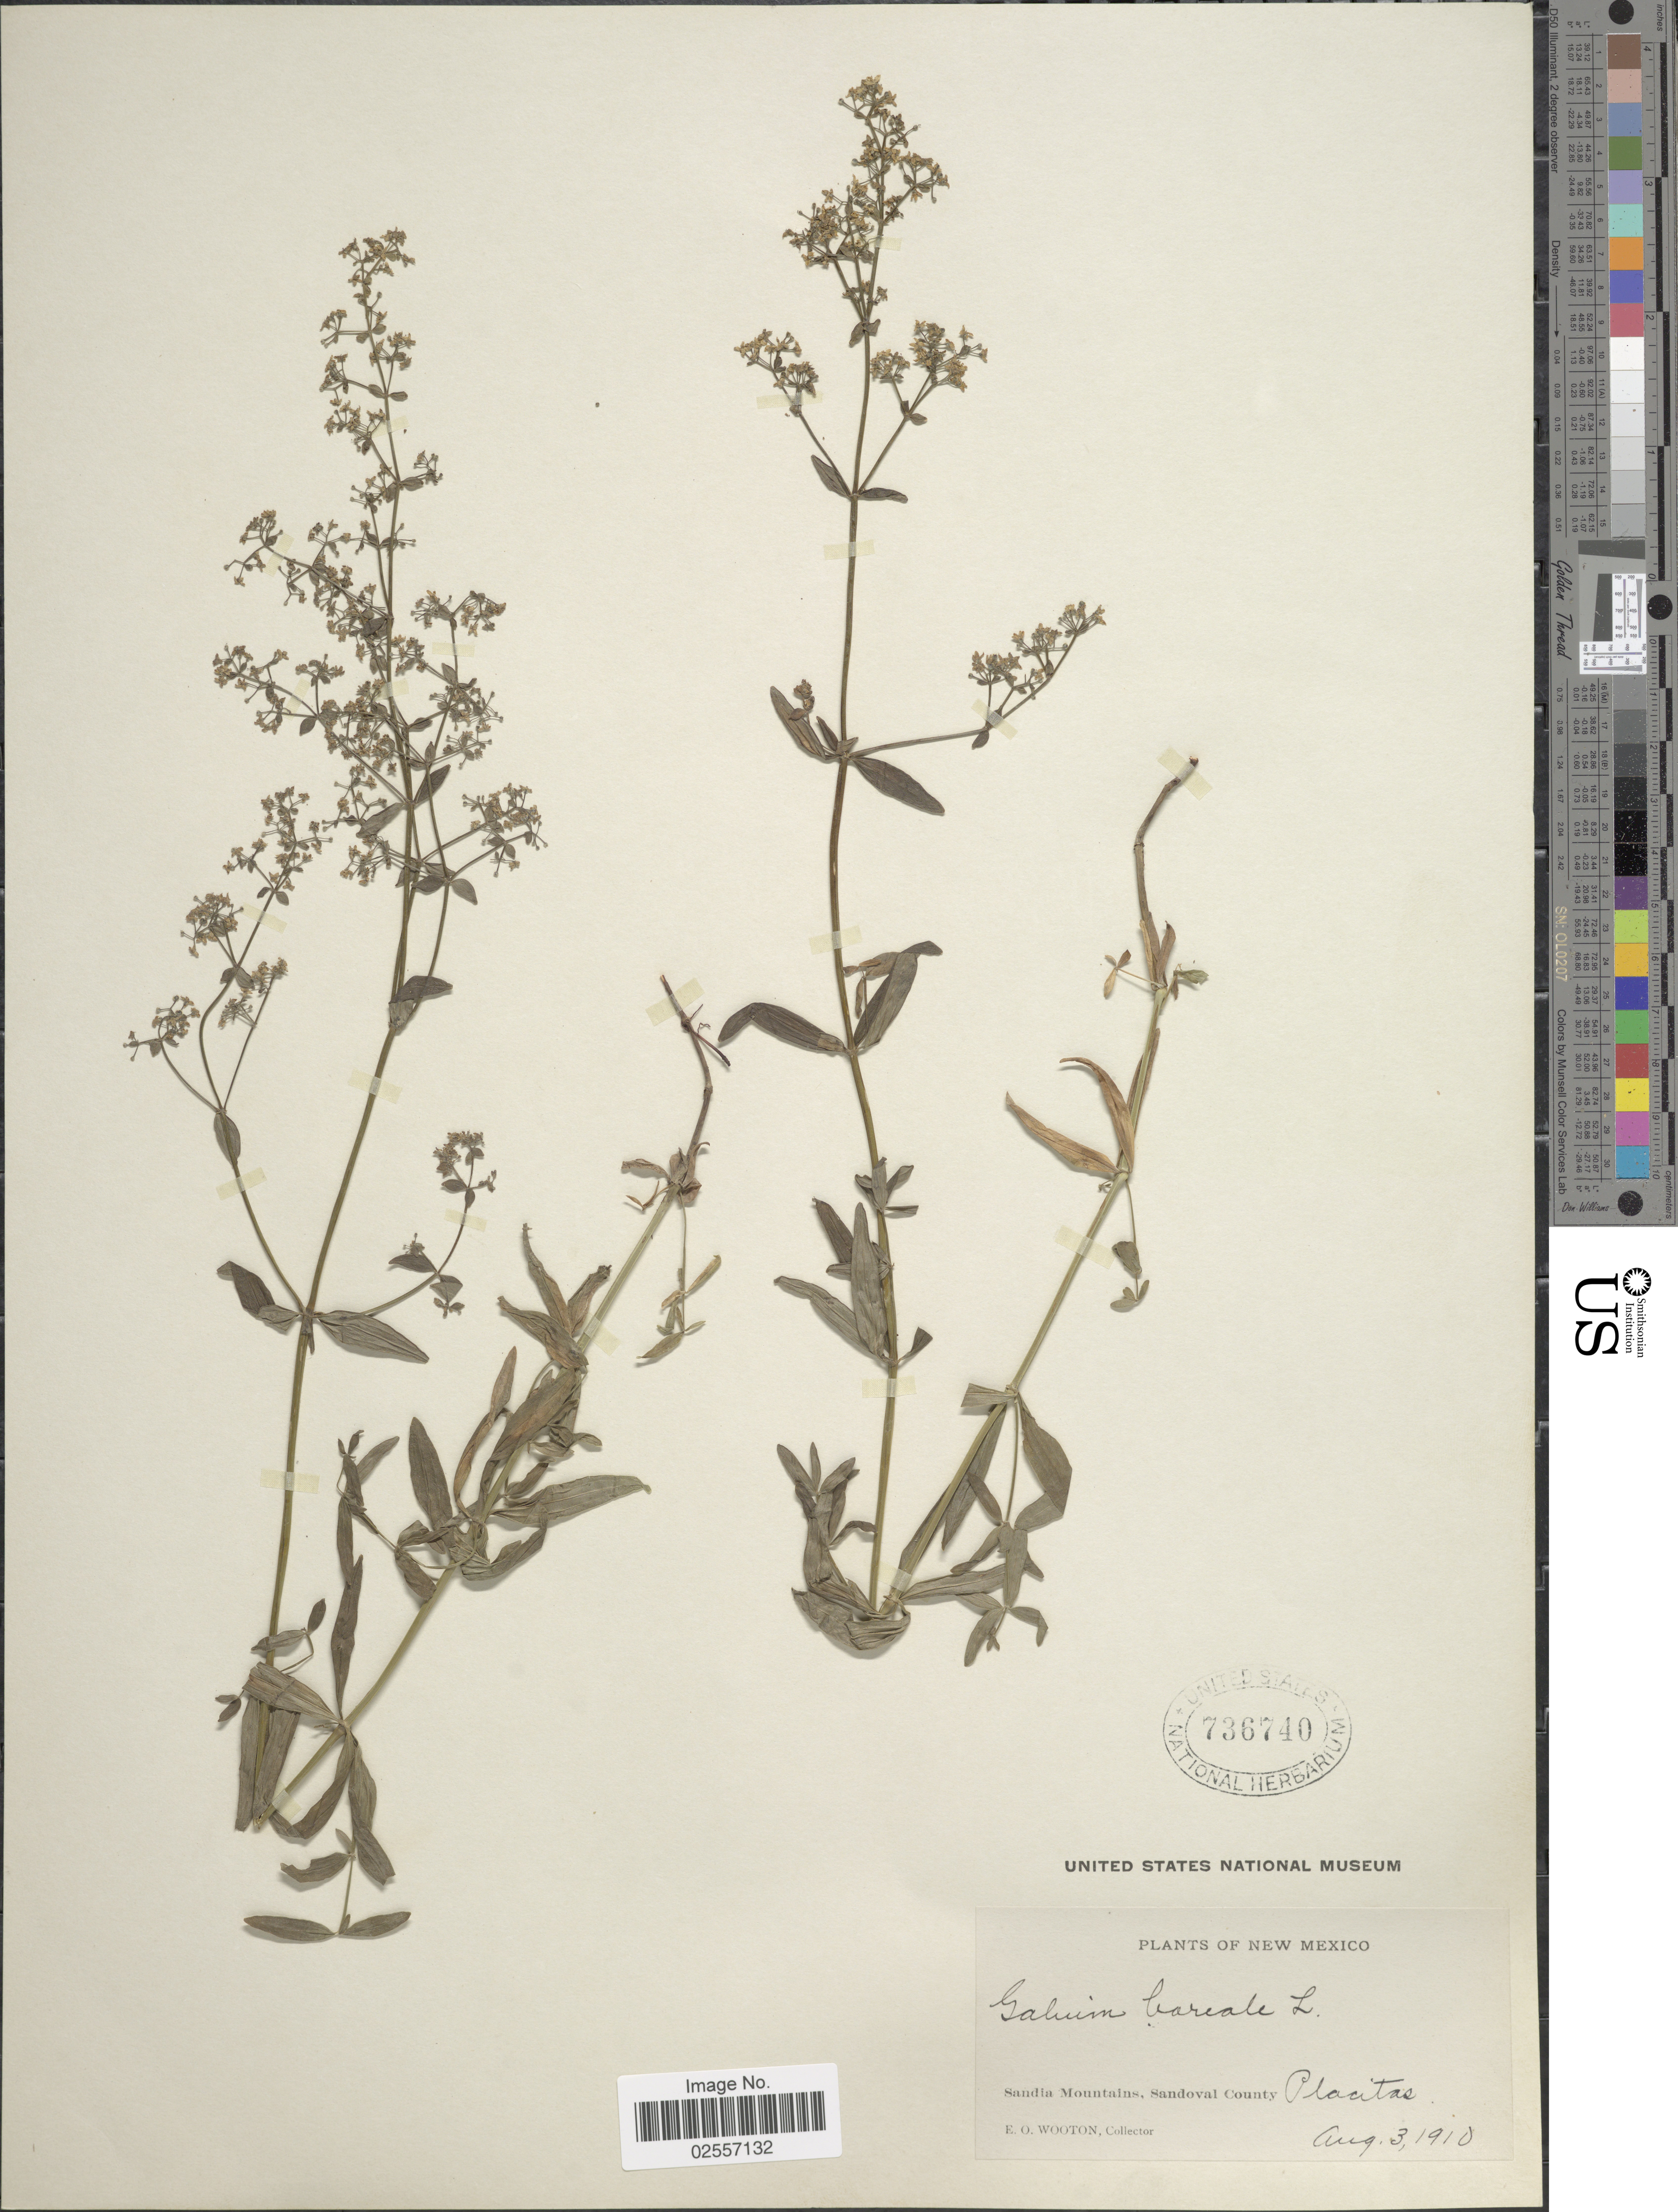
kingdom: Plantae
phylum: Tracheophyta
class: Magnoliopsida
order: Gentianales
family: Rubiaceae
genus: Galium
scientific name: Galium boreale L.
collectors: E. O. Wooton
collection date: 1910-08-03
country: United States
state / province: New Mexico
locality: Sandia Mountains, Sandoval County. Placitas.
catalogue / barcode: US 736740